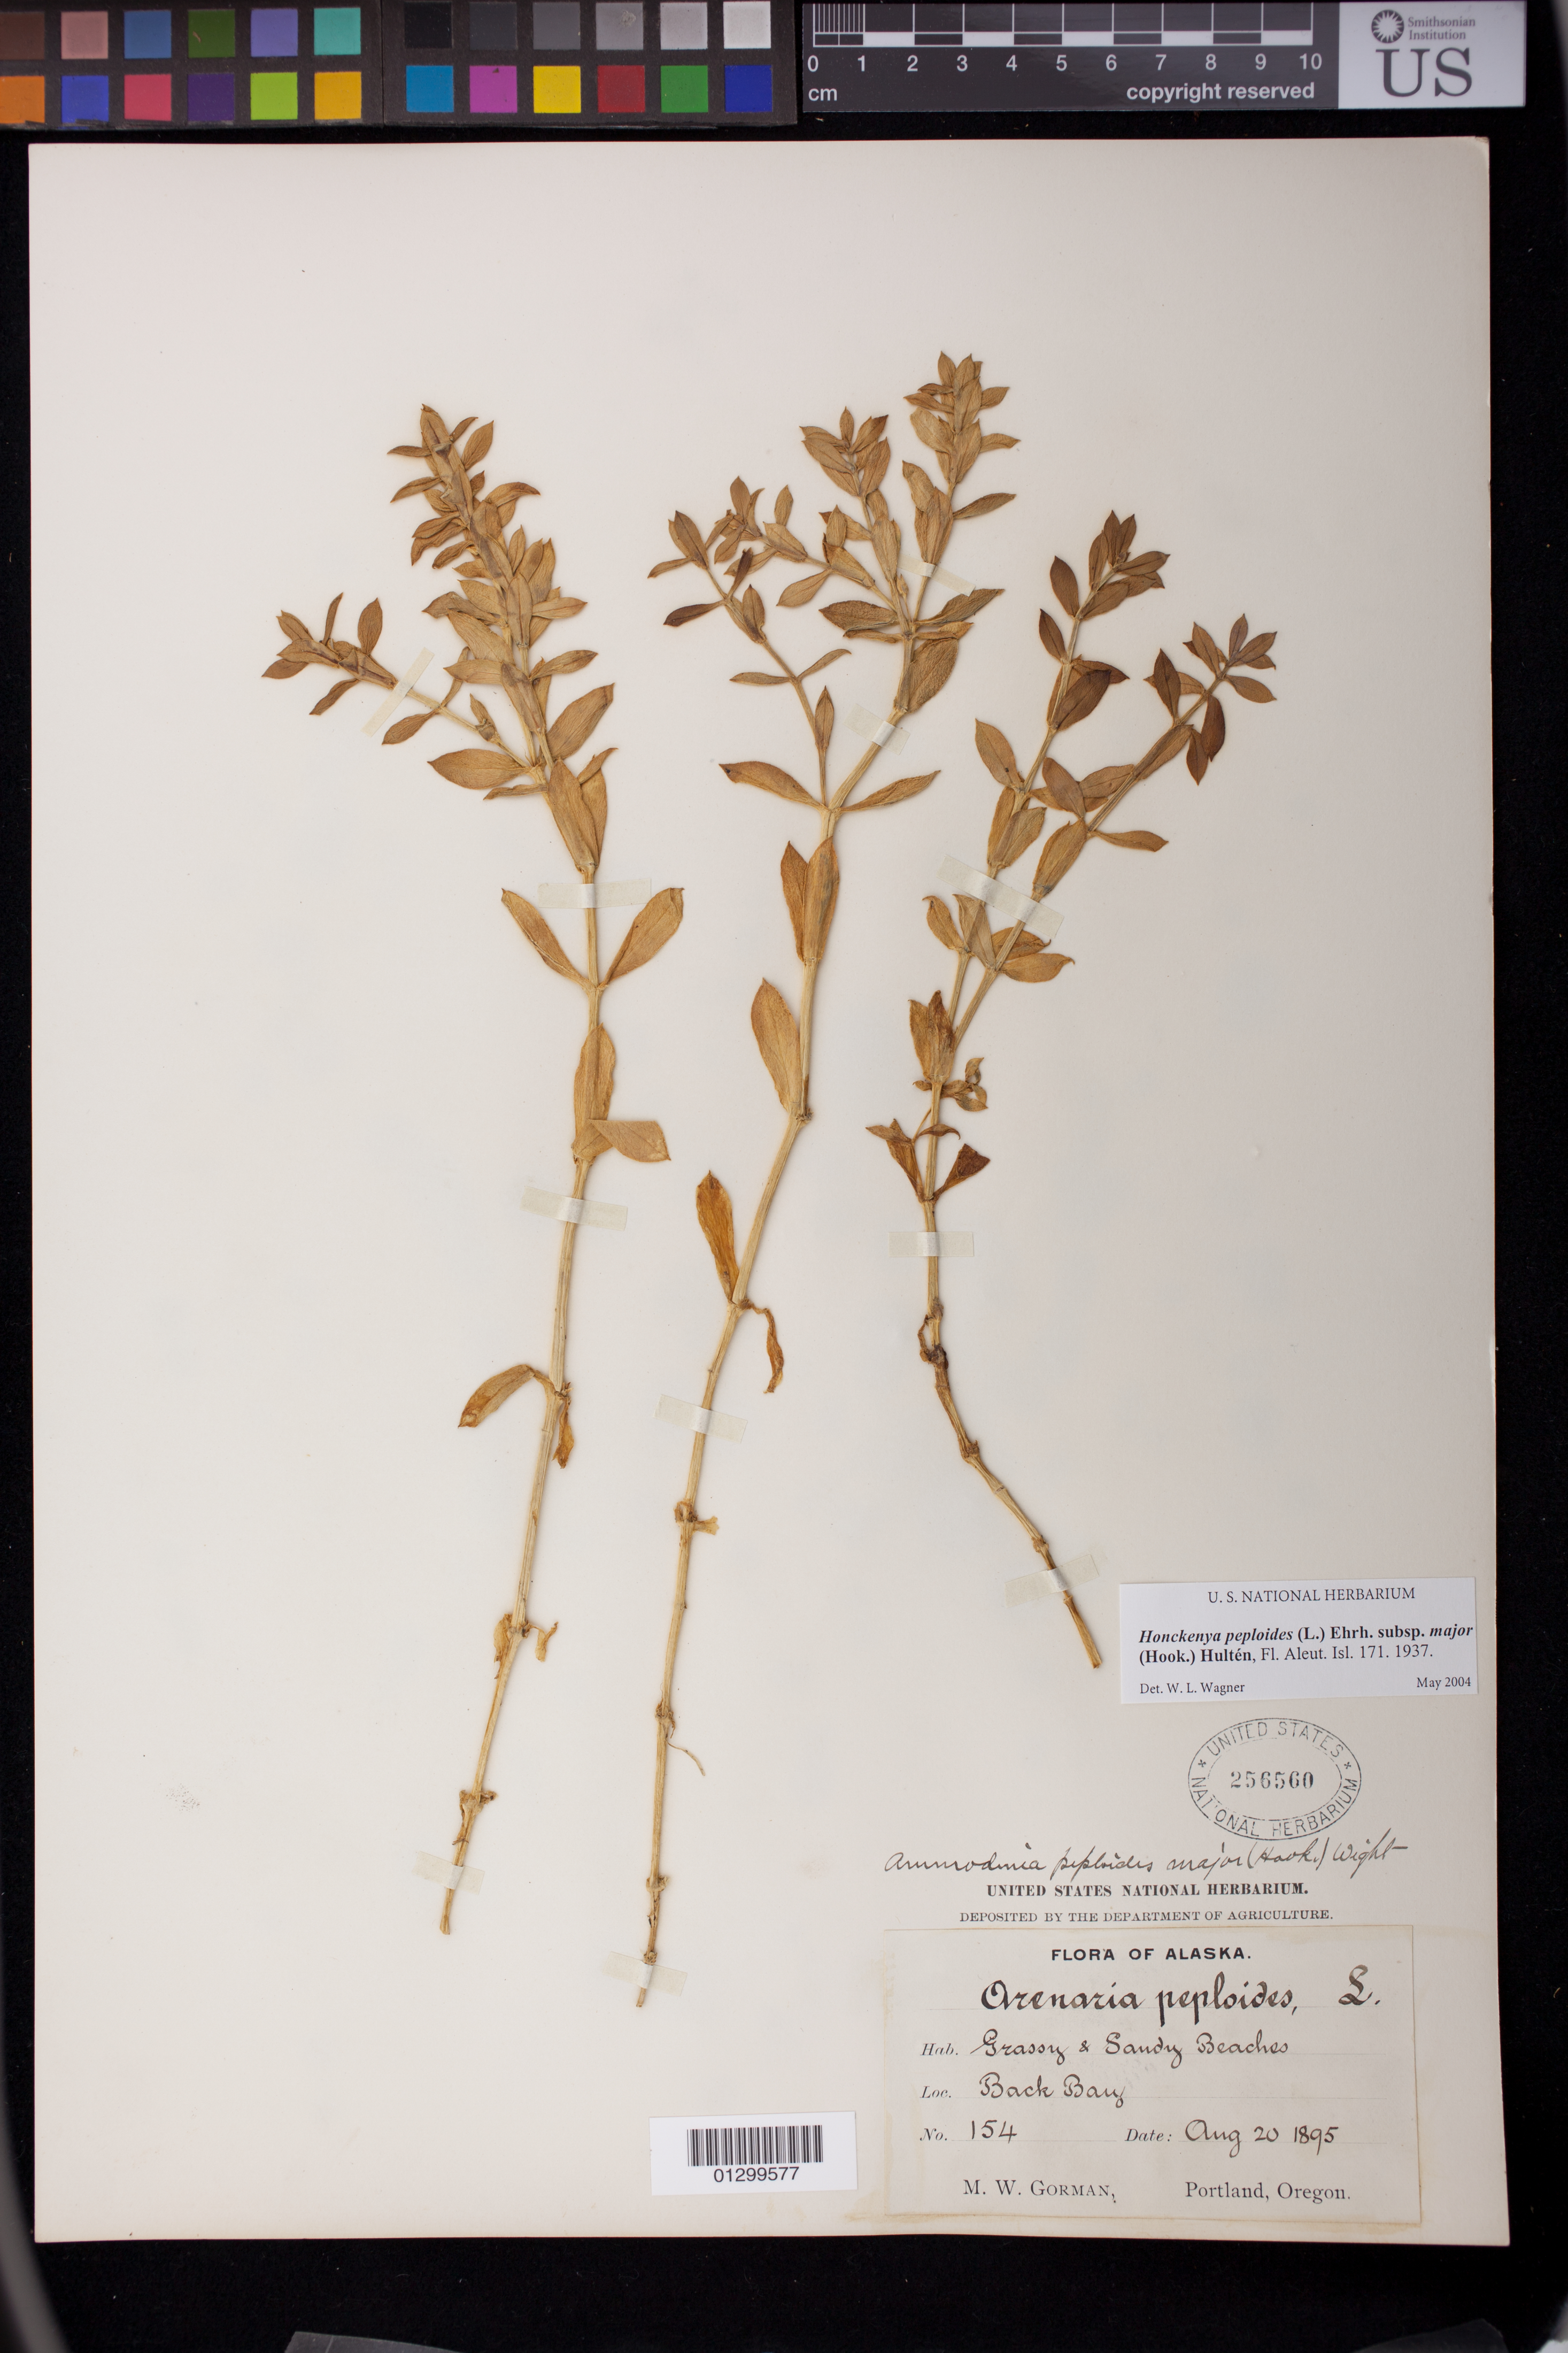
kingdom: Plantae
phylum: Tracheophyta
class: Magnoliopsida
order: Caryophyllales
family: Caryophyllaceae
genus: Honckenya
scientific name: Honckenya peploides subsp. major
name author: (Hook.) Hultén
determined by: Wagner, W. L., (BOT), Smithsonian Institution - National Museum of Natural History (UNITED STATES)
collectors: M. W. Gorman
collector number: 154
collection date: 1895-08-20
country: United States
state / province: Alaska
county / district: Kodiak Island Borough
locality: Back Bay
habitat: Grassy and sandy beaches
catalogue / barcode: US 256560